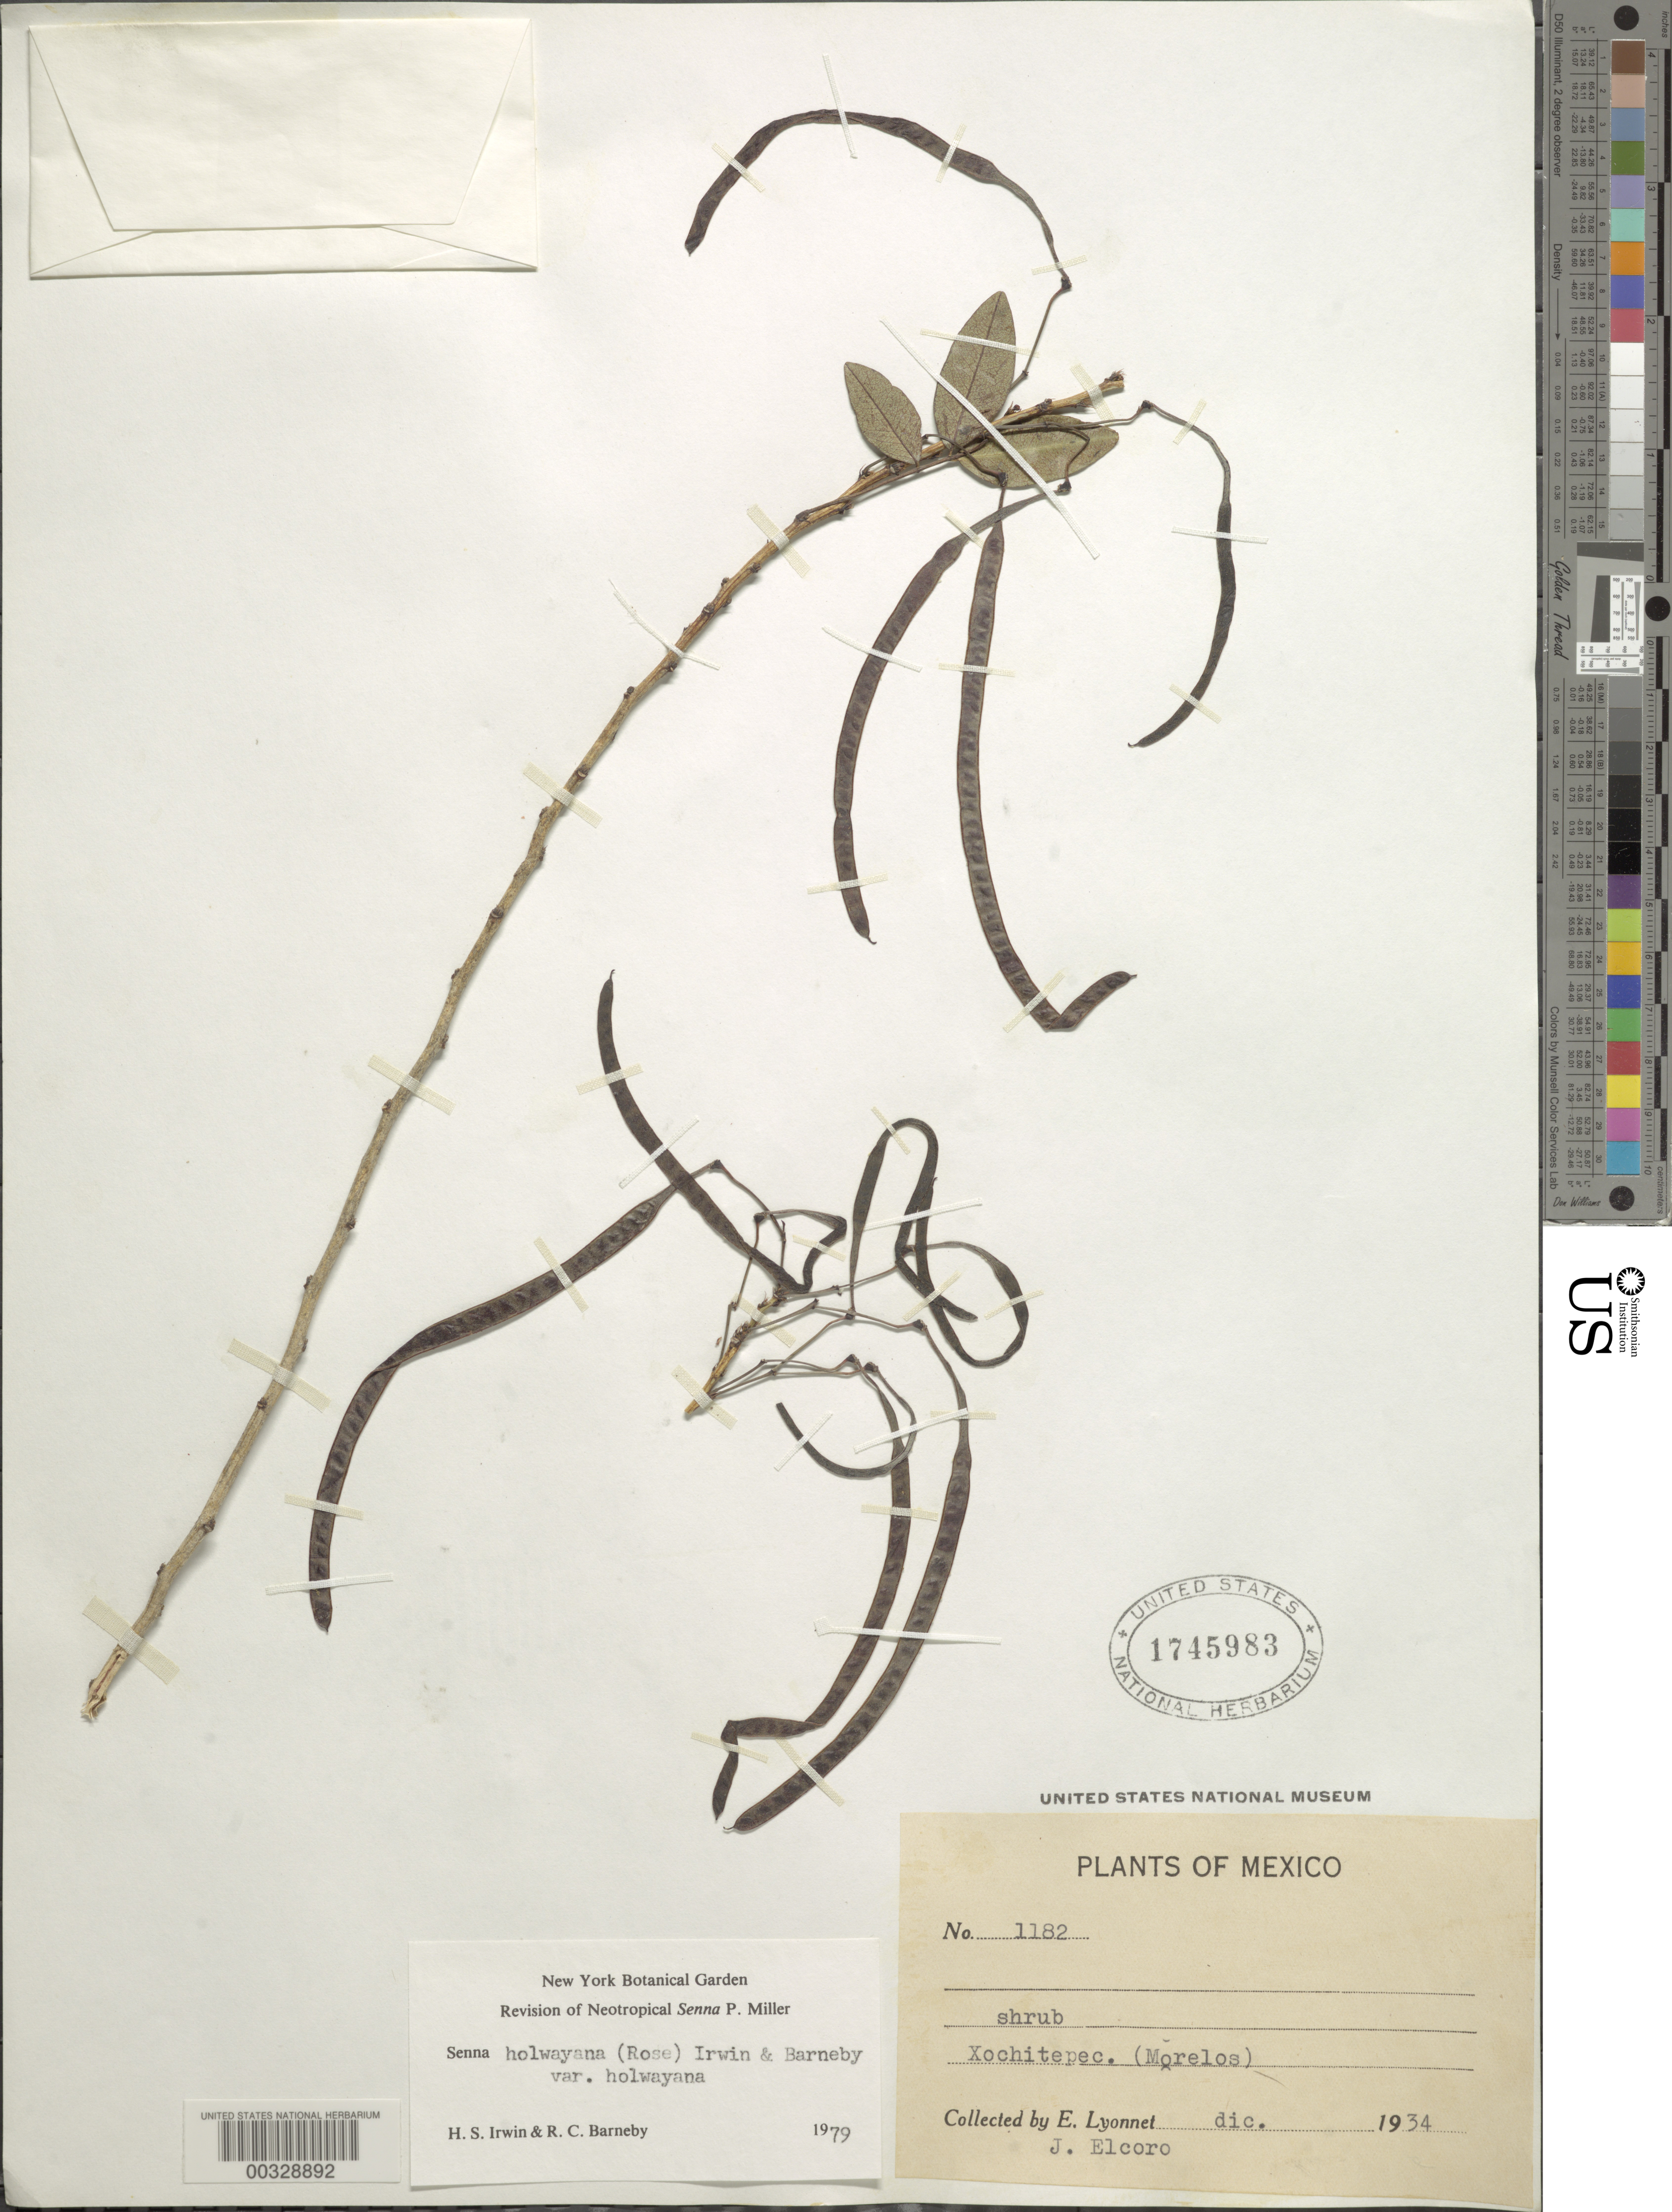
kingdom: Plantae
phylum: Tracheophyta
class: Magnoliopsida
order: Fabales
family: Fabaceae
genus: Senna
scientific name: Senna holwayana var. holwayana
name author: (Rose) H.S. Irwin & Barneby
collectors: Bro. E. Lyonnet & J. Elcoro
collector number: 1182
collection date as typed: Dec 1934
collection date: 1934-12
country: Mexico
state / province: Morelos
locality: Xochitepec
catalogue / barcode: US 1745983